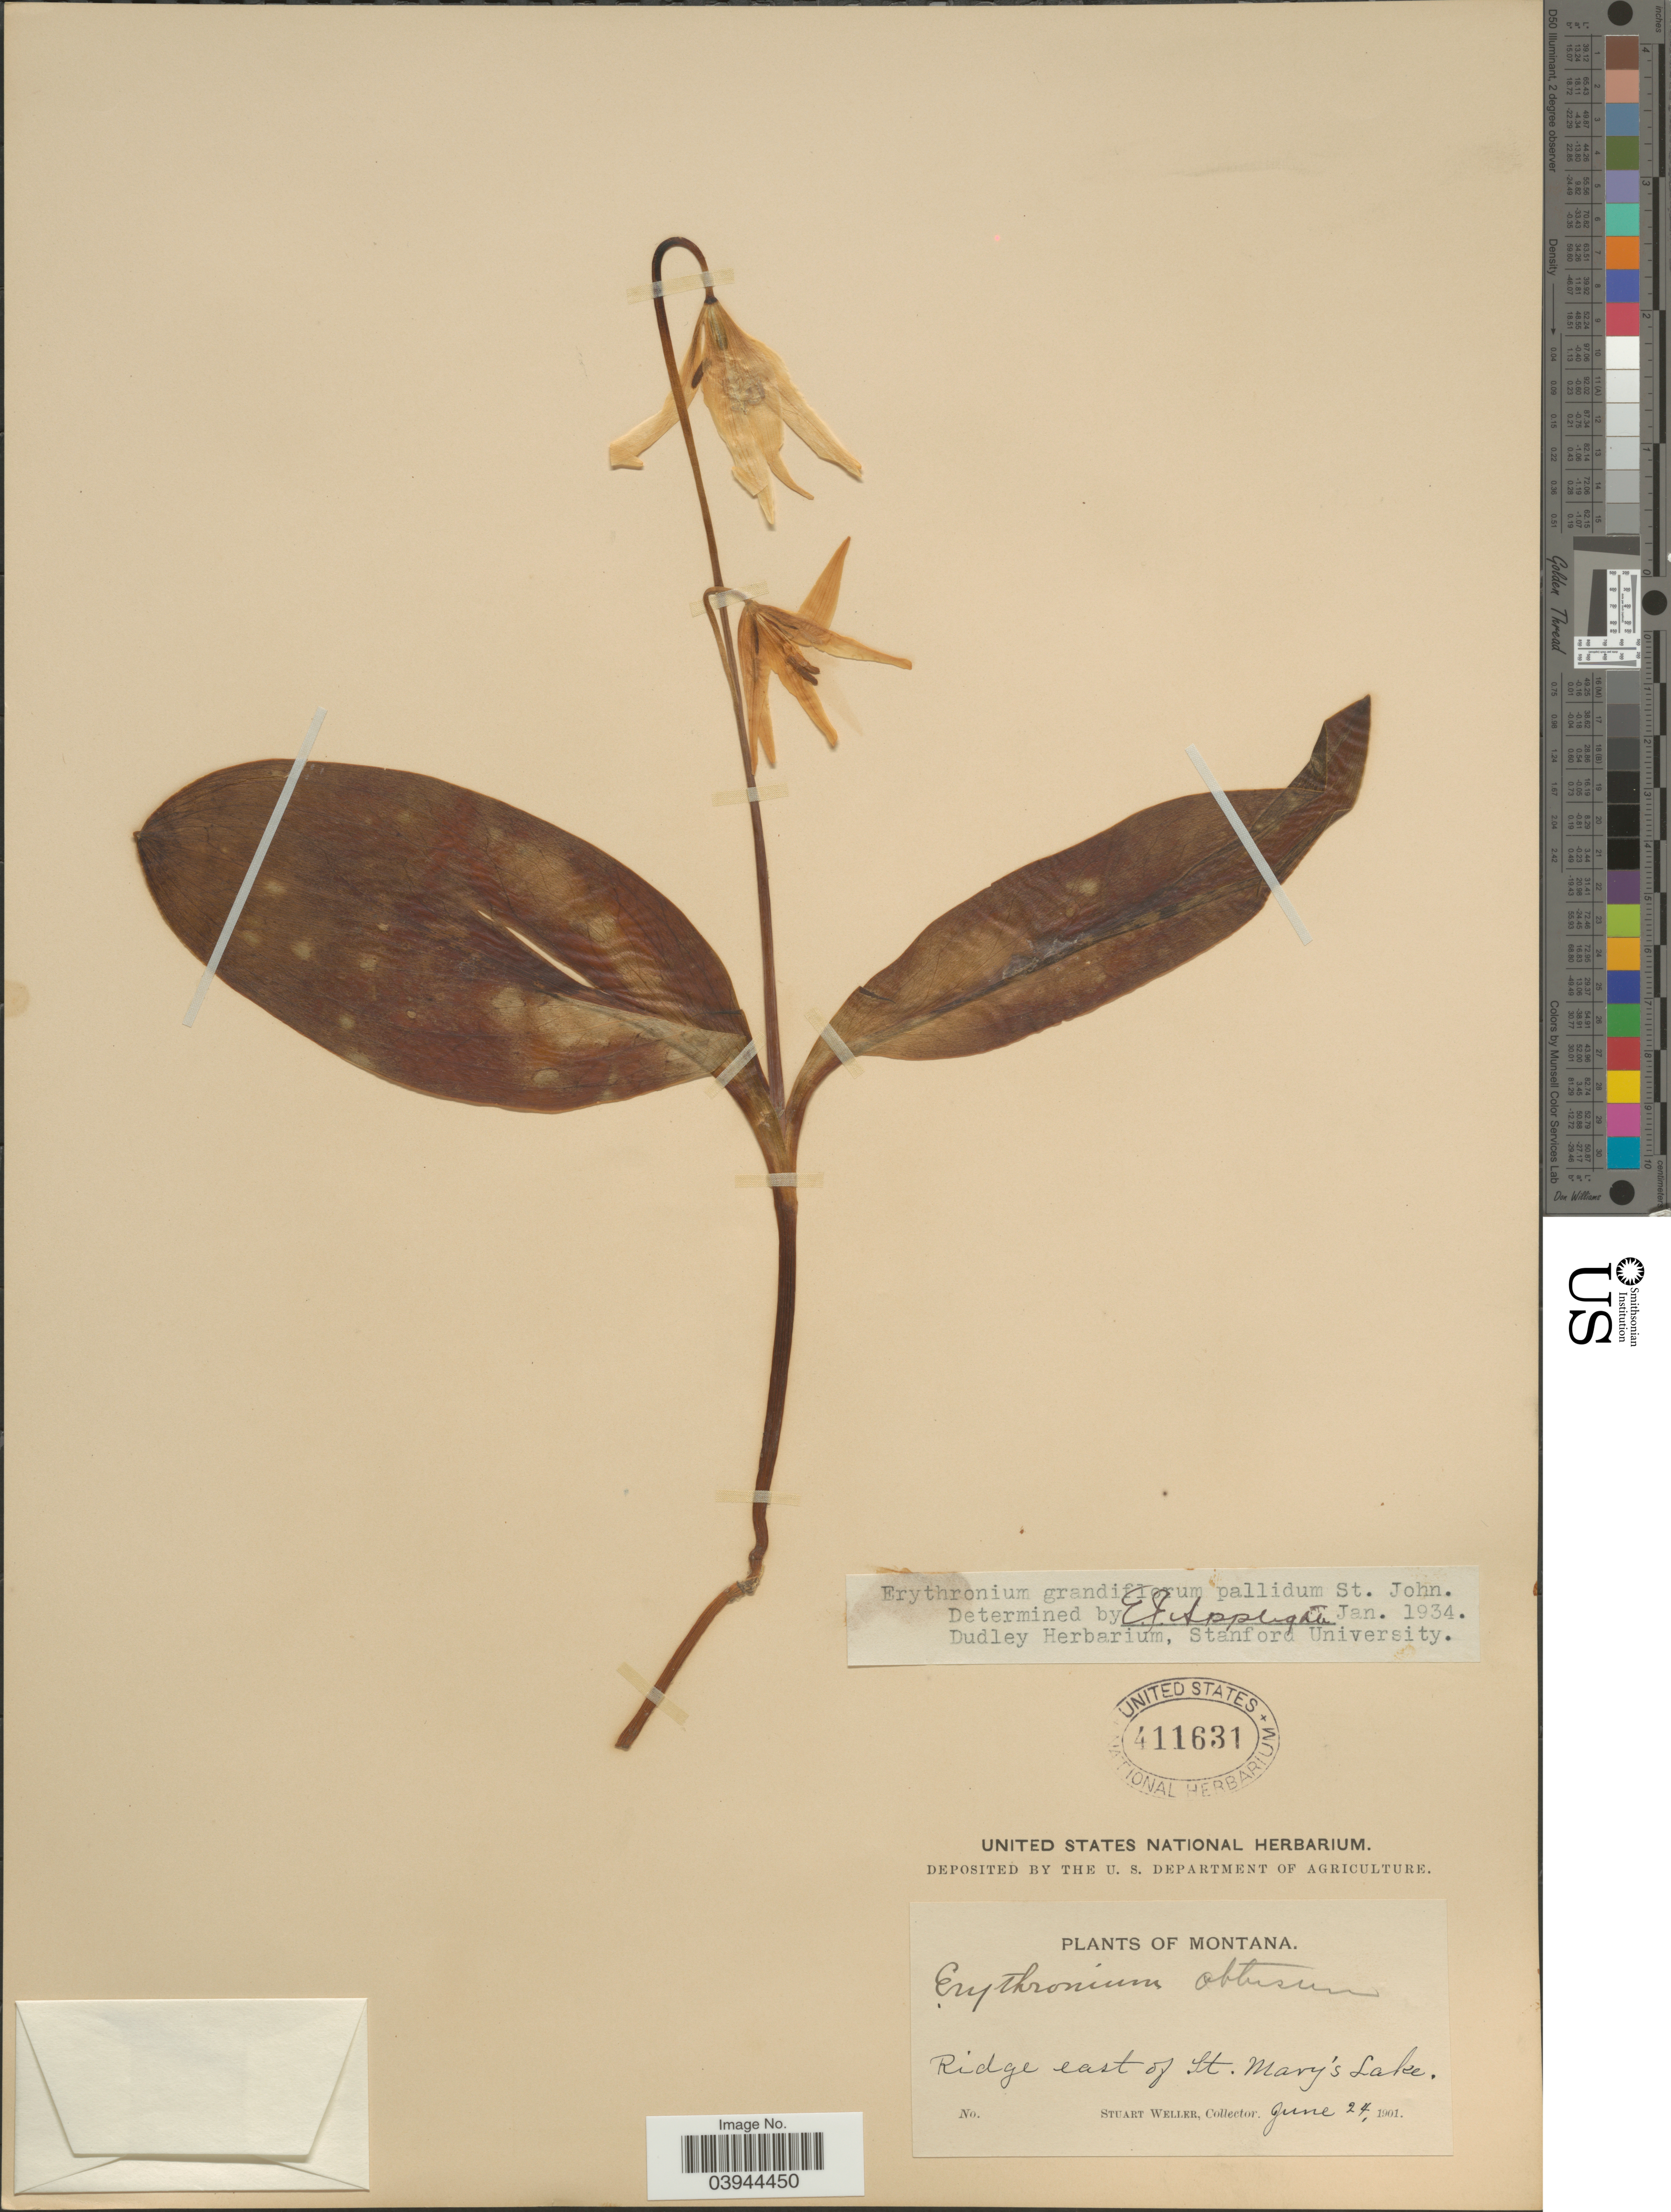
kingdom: Plantae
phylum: Tracheophyta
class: Liliopsida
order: Liliales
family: Liliaceae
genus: Erythronium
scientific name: Erythronium grandiflorum var. pallidum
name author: H. St. John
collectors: S. Weller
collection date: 1901-06-24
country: United States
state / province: Montana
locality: Ridge east of St. Mary's Lake.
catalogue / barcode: US 411631